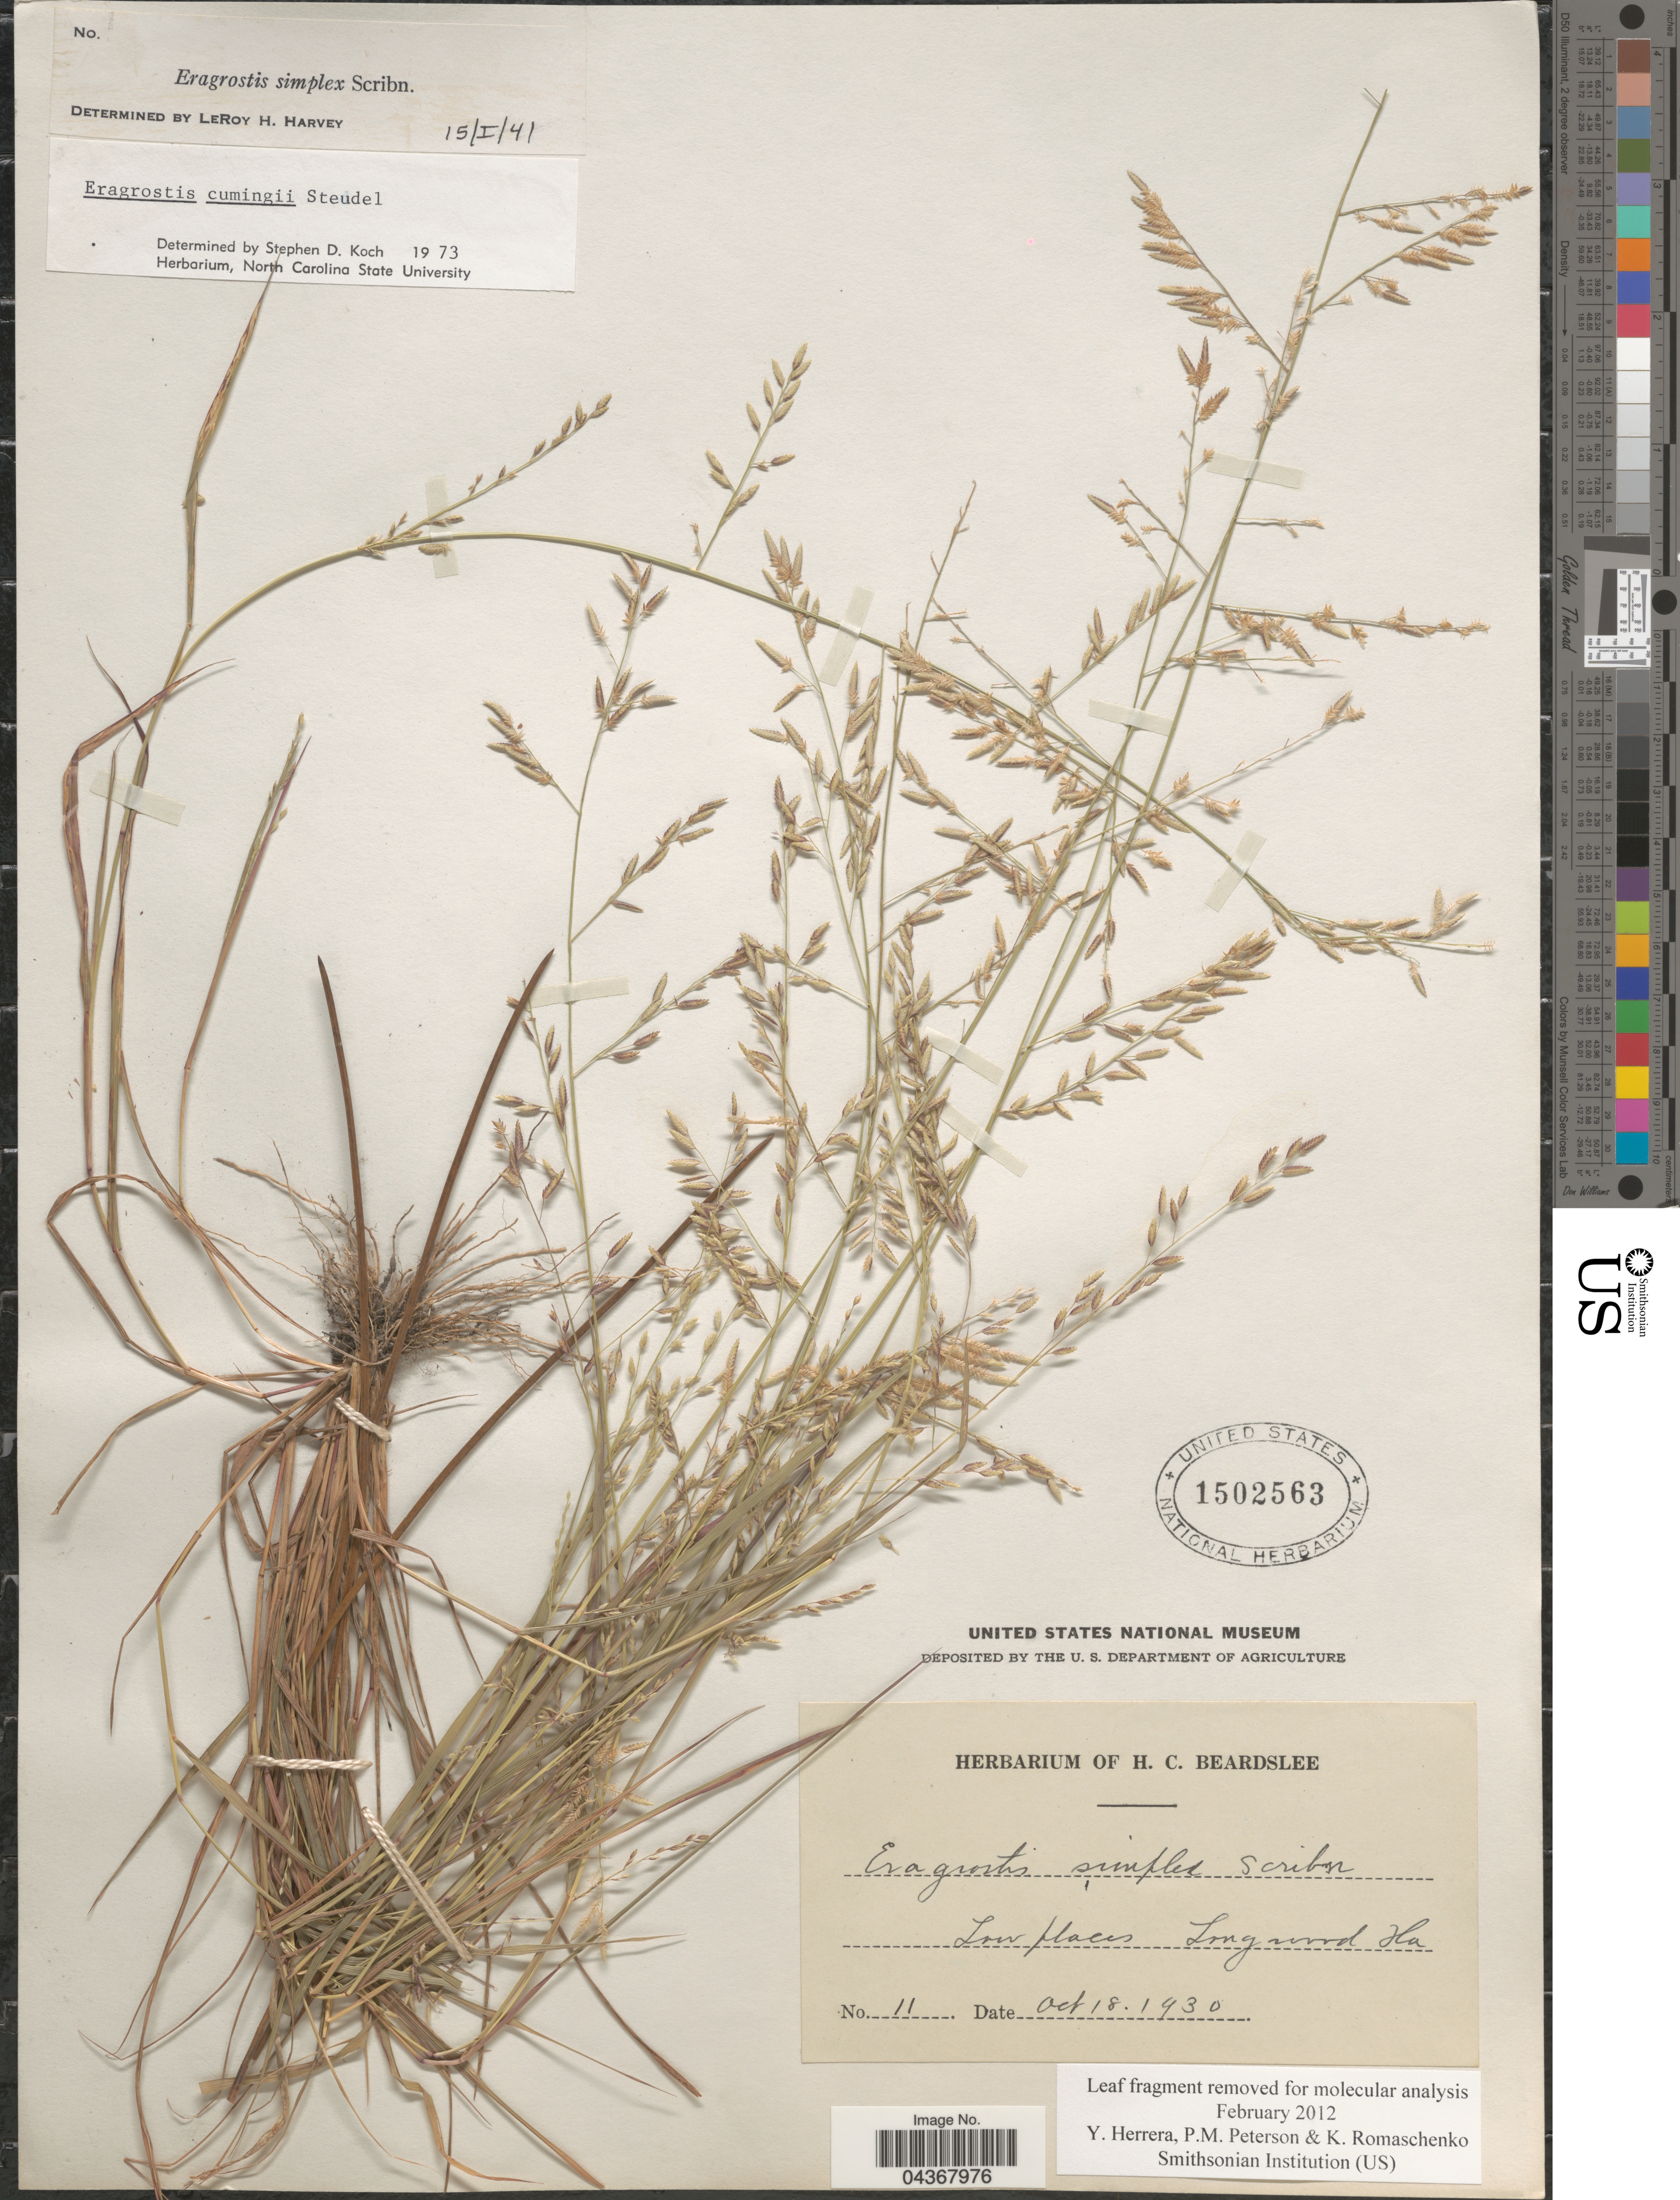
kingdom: Plantae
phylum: Tracheophyta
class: Liliopsida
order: Poales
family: Poaceae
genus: Eragrostis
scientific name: Eragrostis cumingii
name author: Steud.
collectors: ex herb. H. C. Beardslee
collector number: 11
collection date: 1930-10-18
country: United States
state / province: Florida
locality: Low places. Longwood.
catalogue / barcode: US 1502563